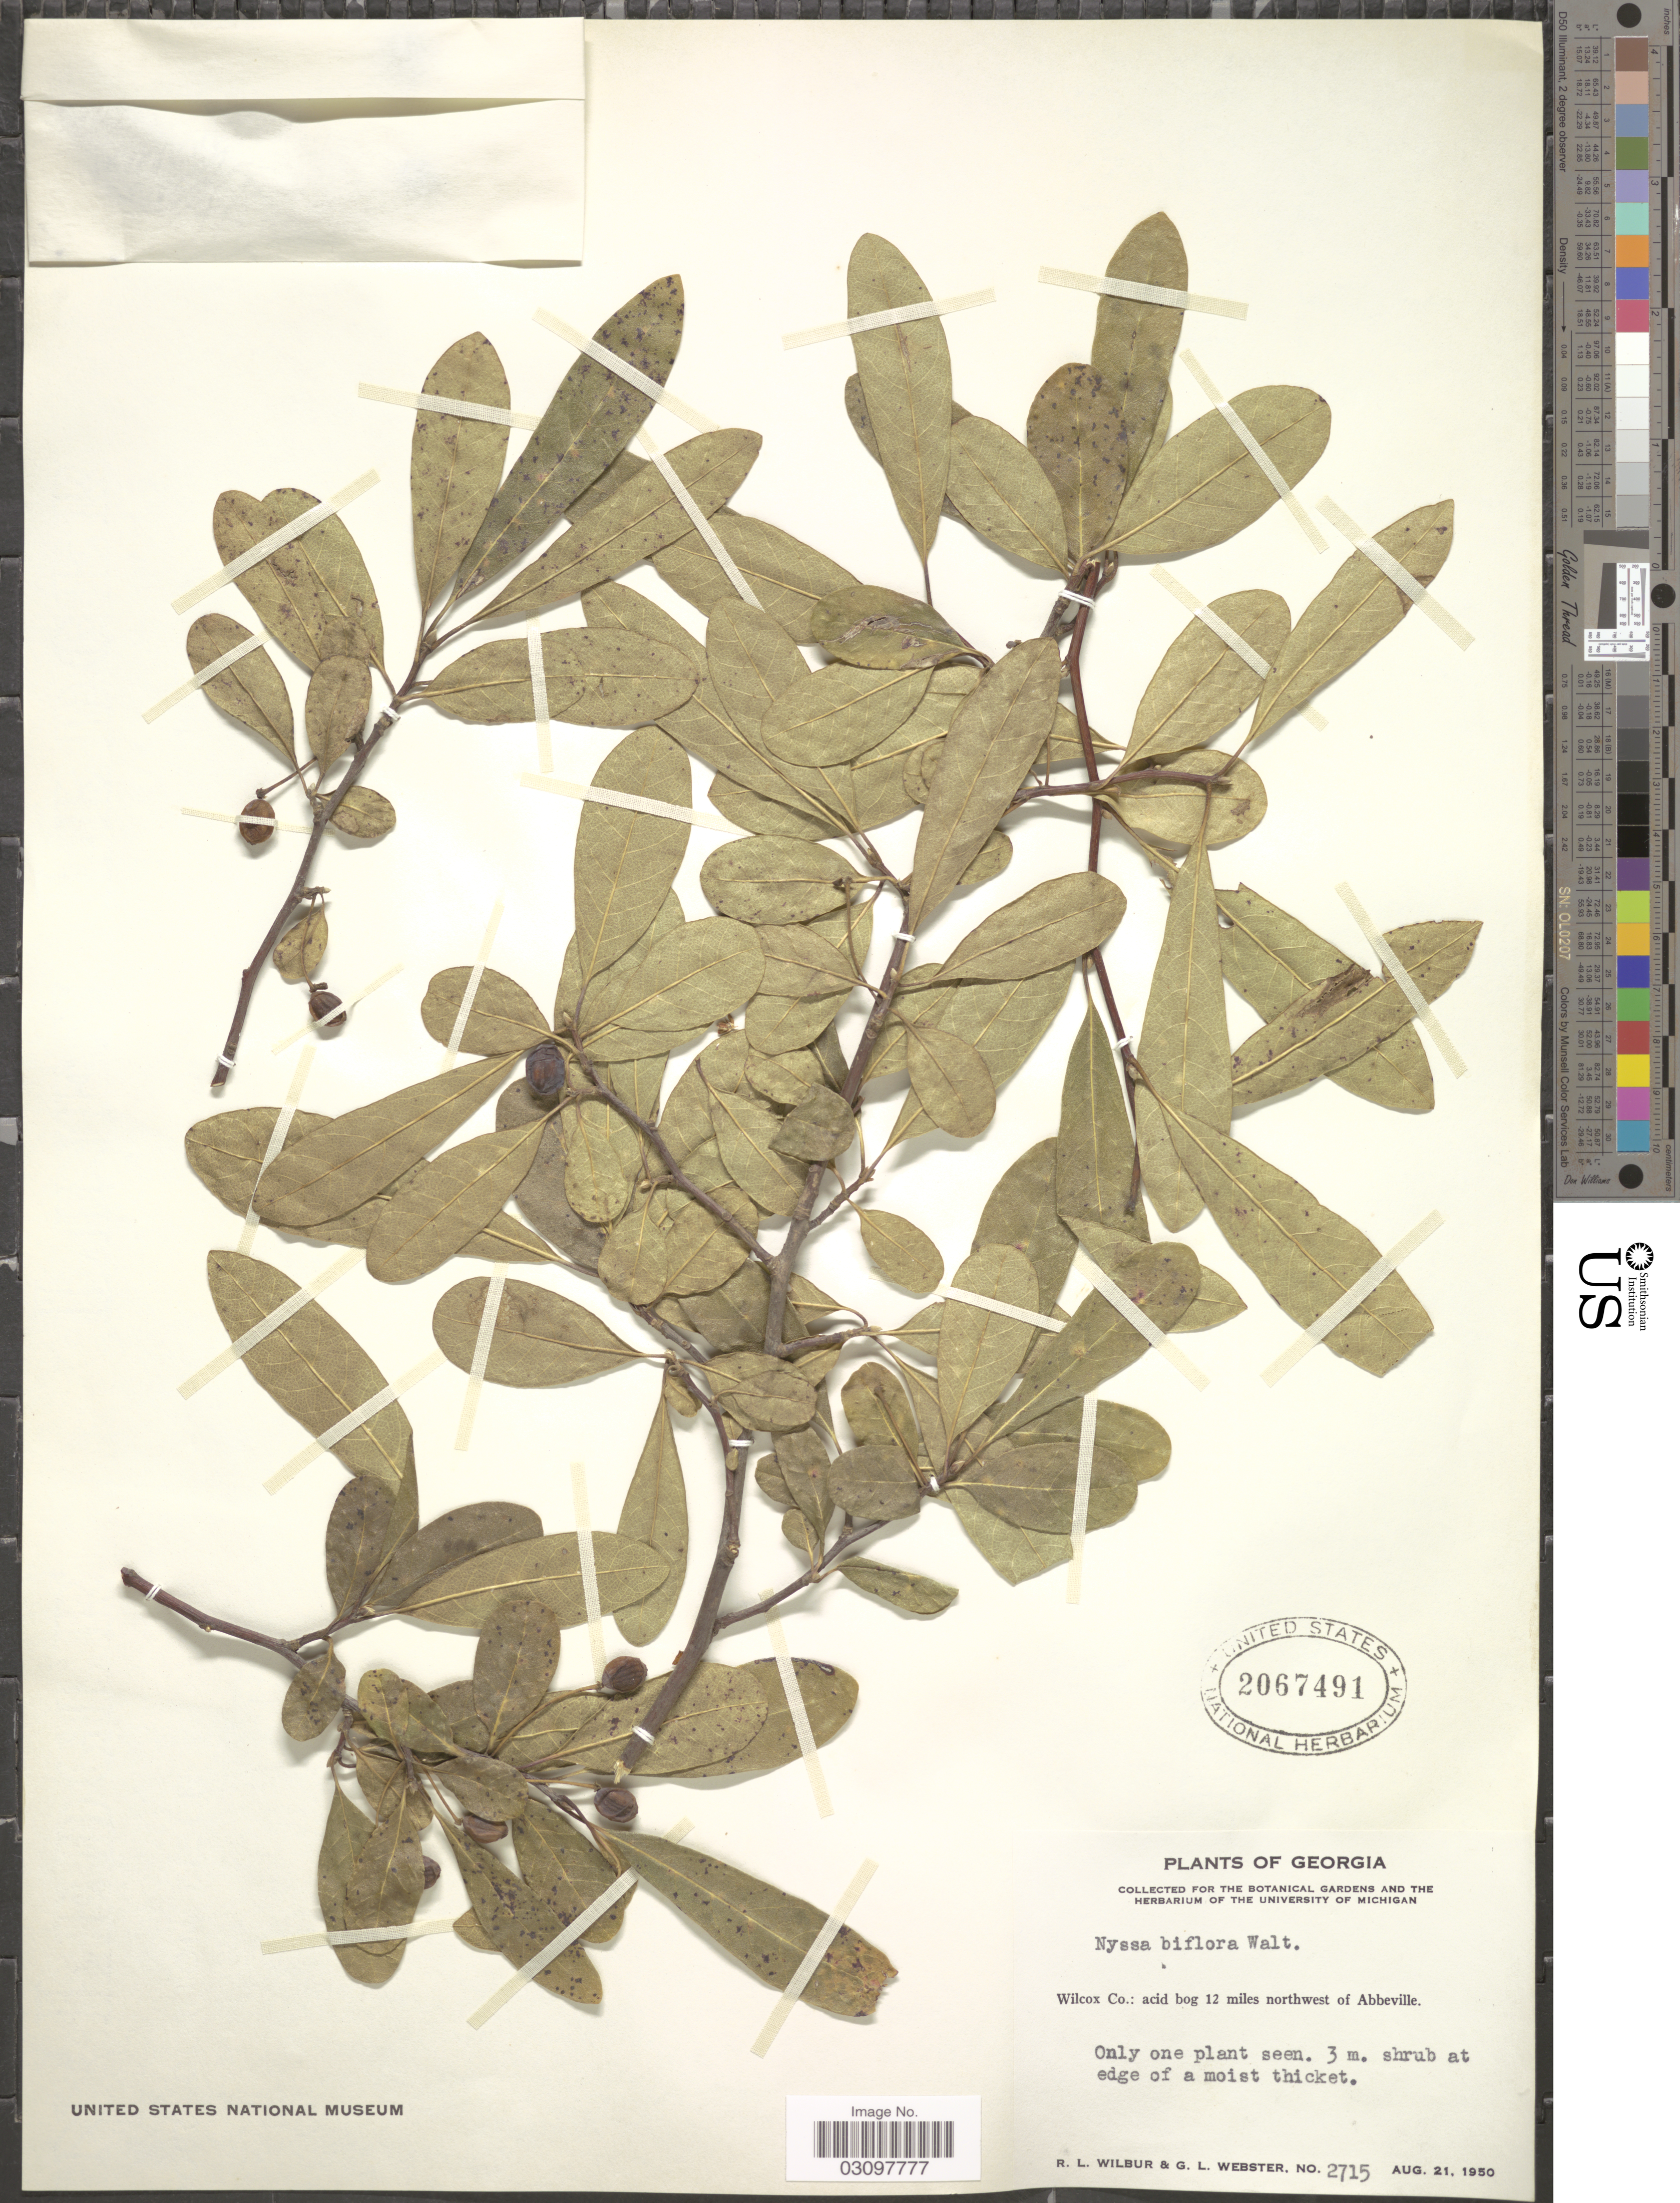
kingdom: Plantae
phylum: Tracheophyta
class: Magnoliopsida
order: Cornales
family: Nyssaceae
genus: Nyssa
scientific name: Nyssa biflora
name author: Walter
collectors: R. L. Wilbur & G. L. Webster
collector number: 2715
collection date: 1950-08-21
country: United States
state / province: Georgia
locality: Wilcox Co.: acid bog 12 miles northwest of Abbeville.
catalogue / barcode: US 2067491